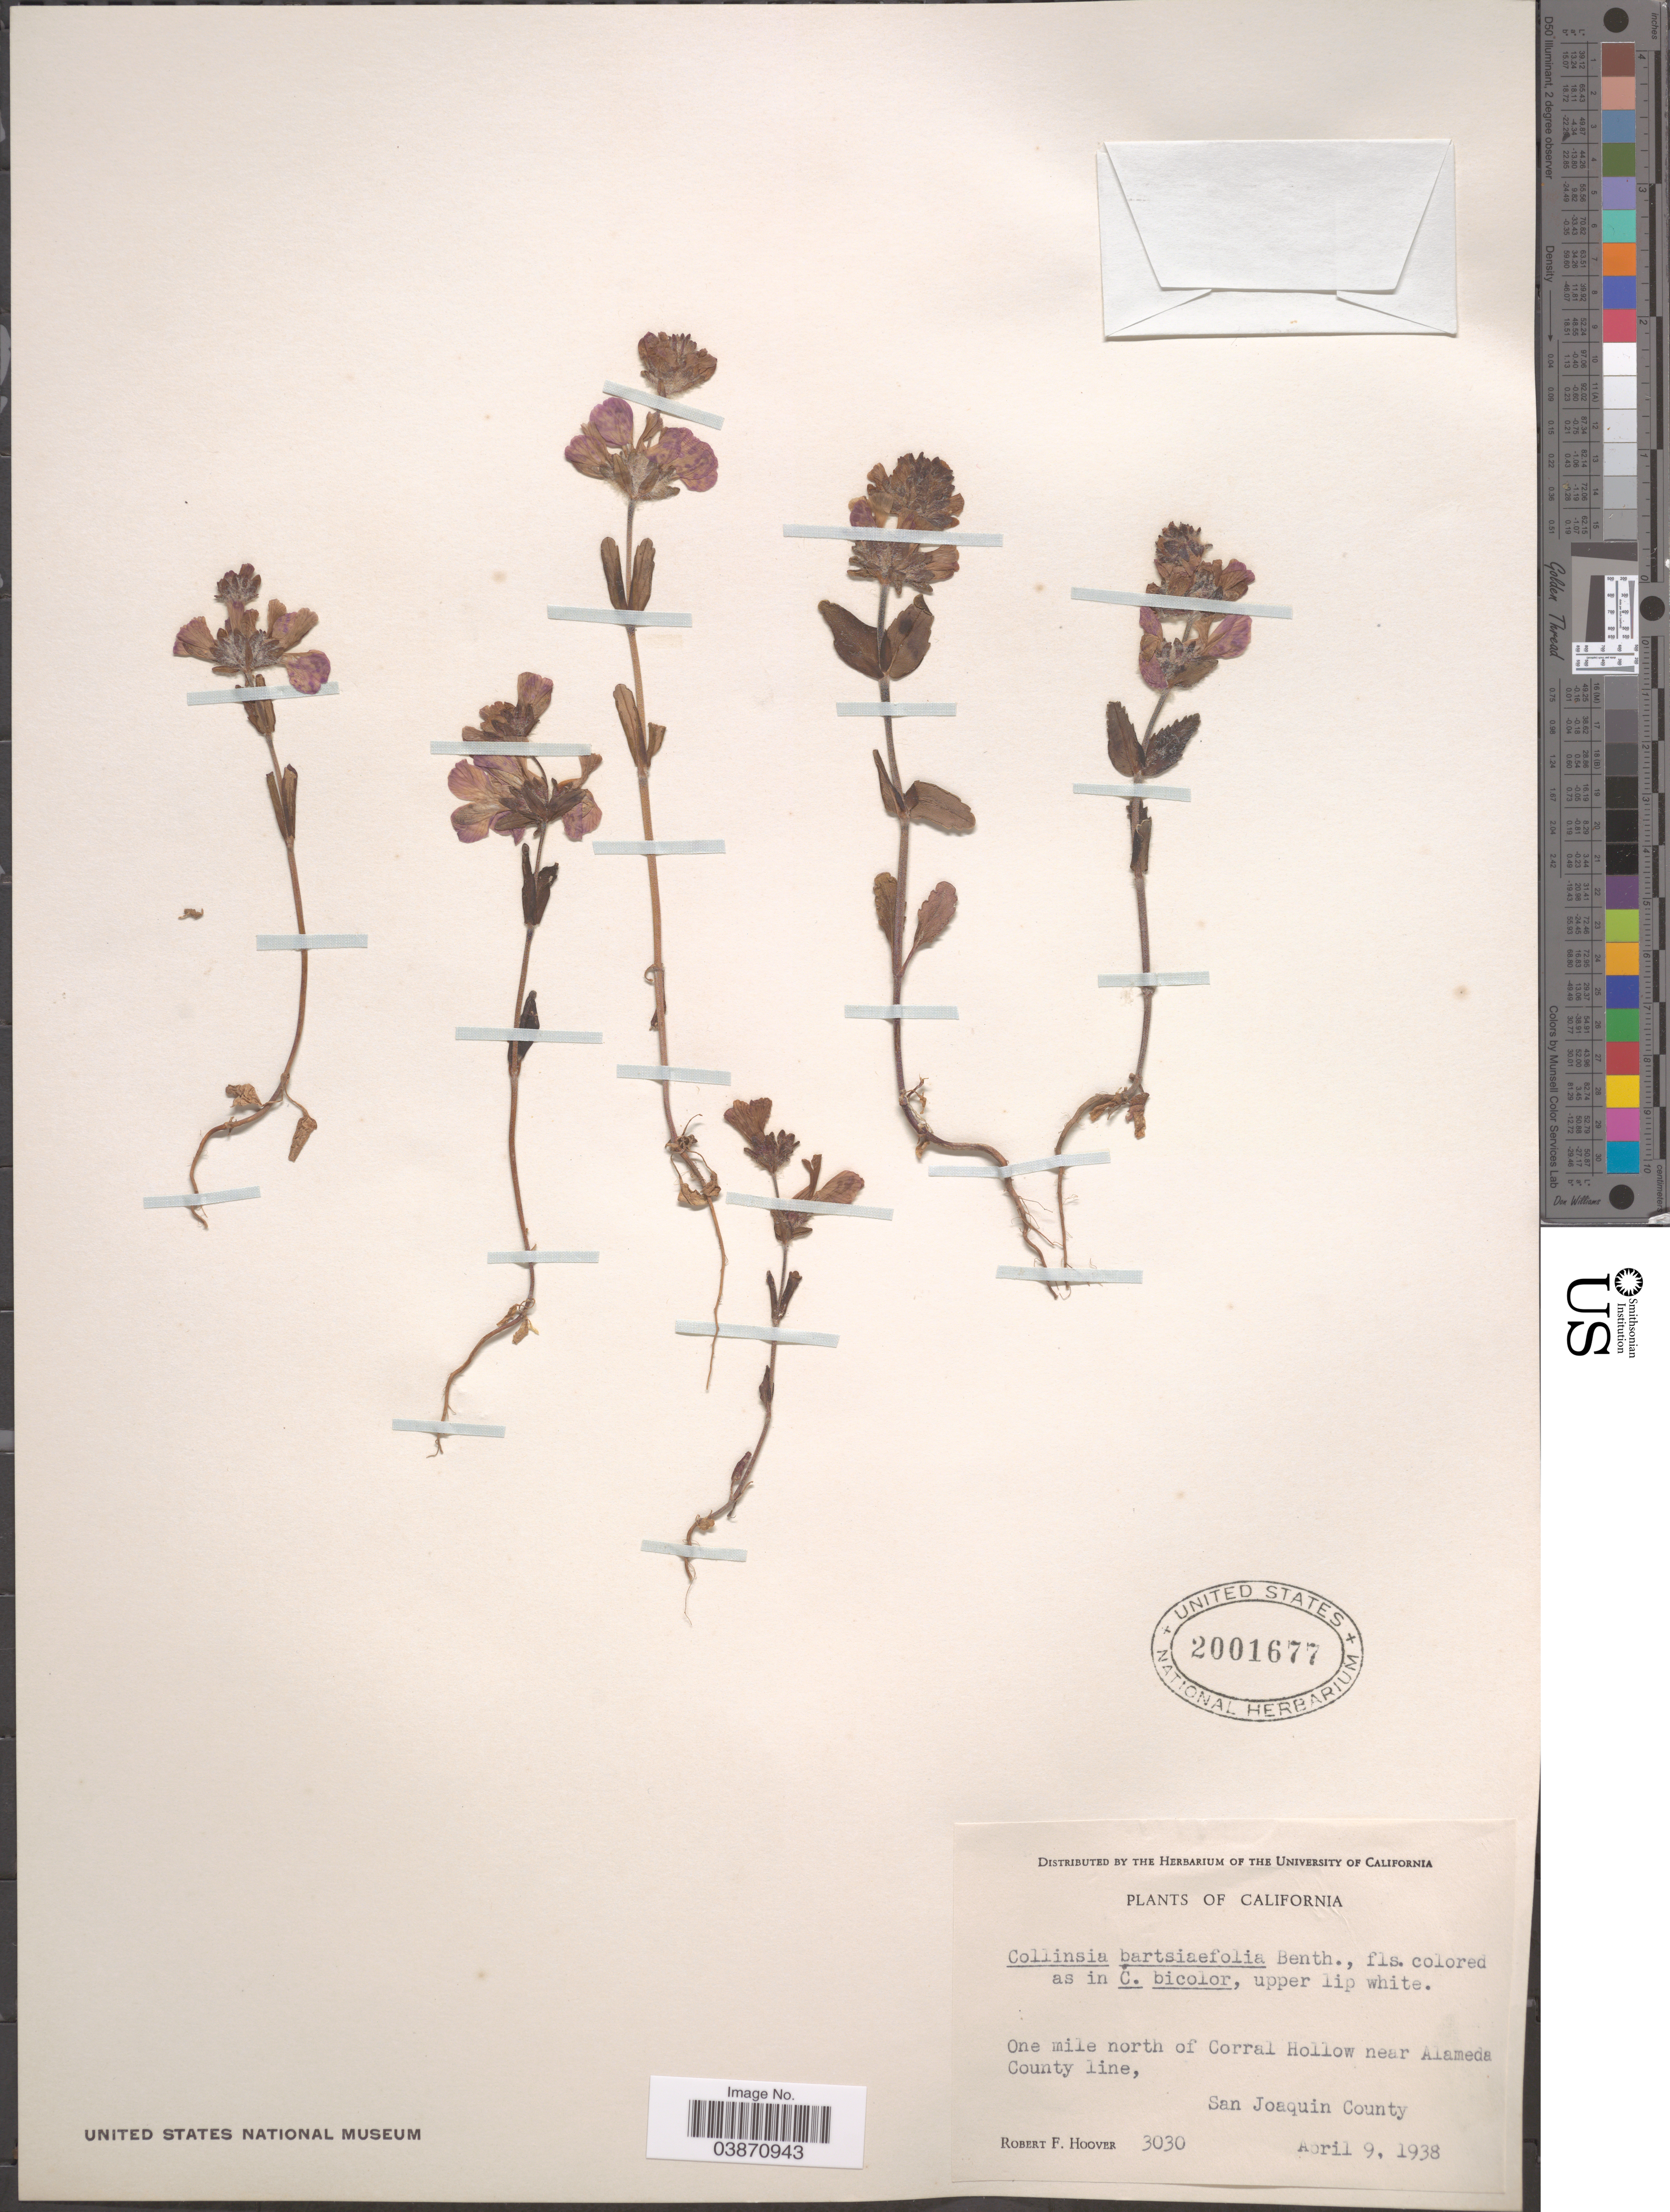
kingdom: Plantae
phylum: Tracheophyta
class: Magnoliopsida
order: Lamiales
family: Plantaginaceae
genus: Collinsia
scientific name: Collinsia bartsiifolia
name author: Benth.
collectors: R. F. Hoover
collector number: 3030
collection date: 1938-04-09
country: United States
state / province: California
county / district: San Joaquin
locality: One mile north of Corral Hollow near Alameda County line, San Joaquin County.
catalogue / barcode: US 2001677